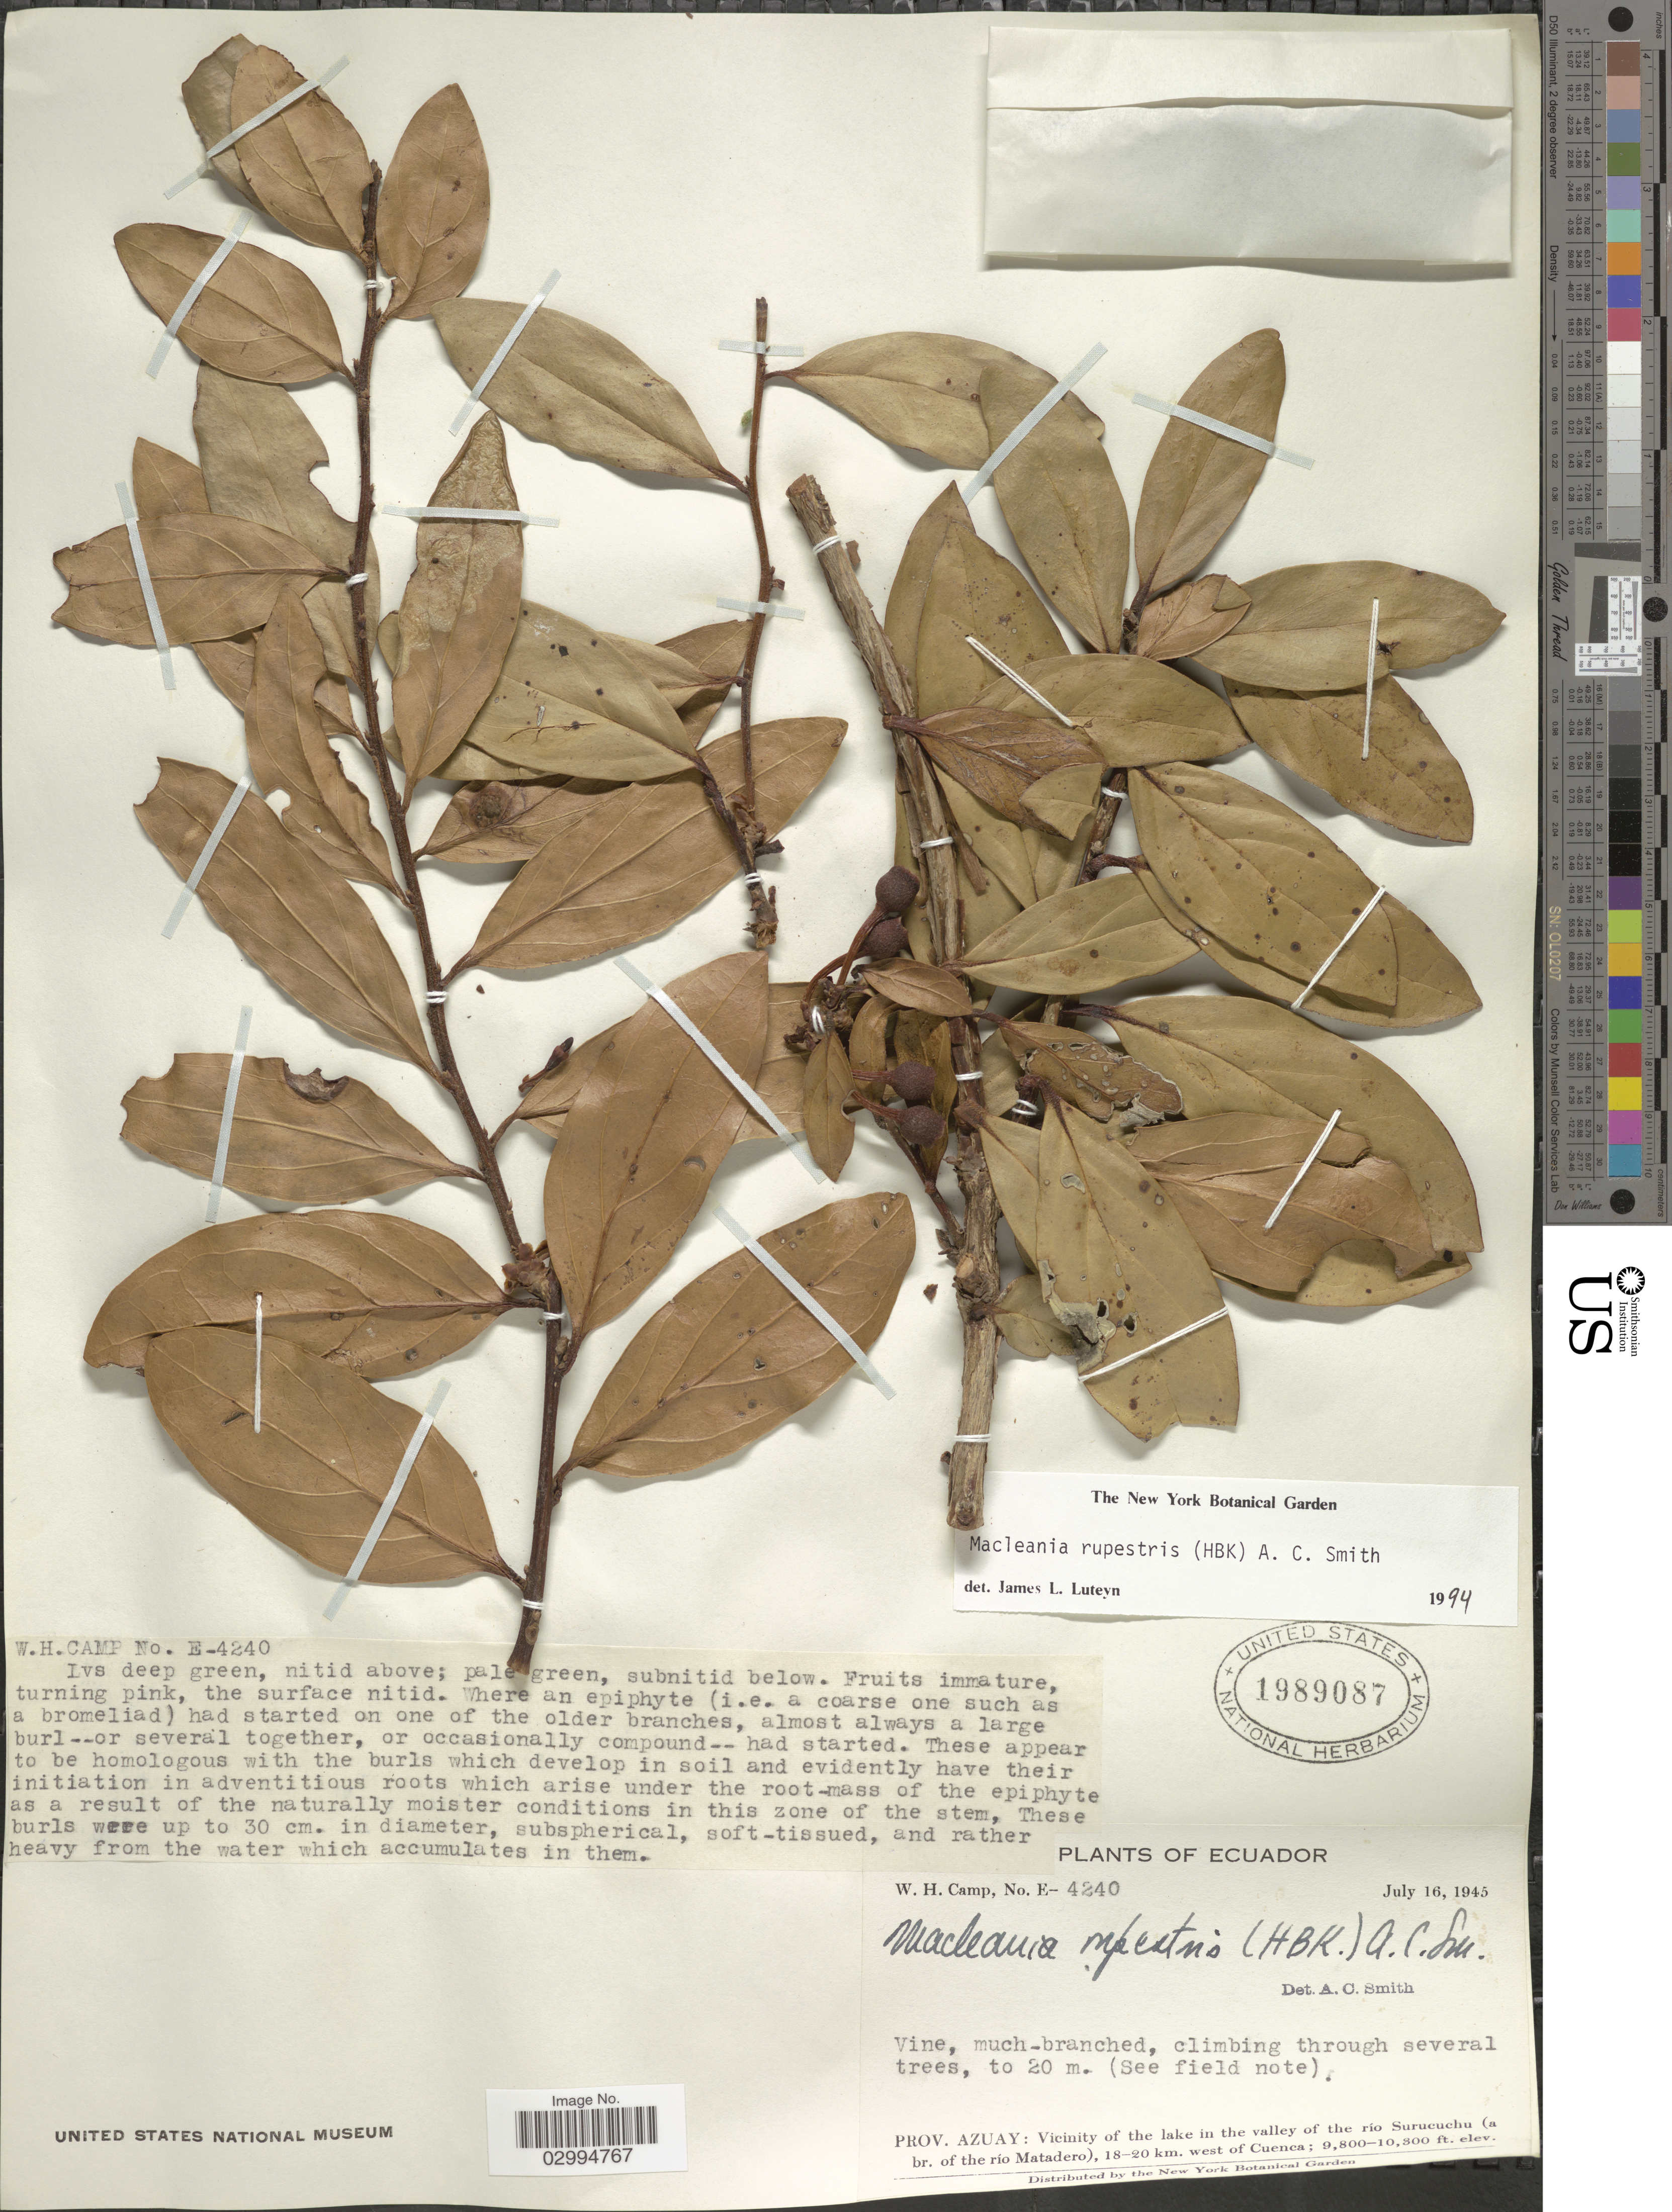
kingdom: Plantae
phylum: Tracheophyta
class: Magnoliopsida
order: Ericales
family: Ericaceae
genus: Macleania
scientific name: Macleania rupestris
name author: (Kunth) A.C. Sm.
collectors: W. H. Camp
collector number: E-4240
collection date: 1945-07-16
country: Ecuador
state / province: Azuay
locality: Vicinity of the lake in the valley of the río Surucuchu (a br. of the río Matadero), 18-20 km. west of Cuenca.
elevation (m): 2987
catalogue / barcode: US 1989087